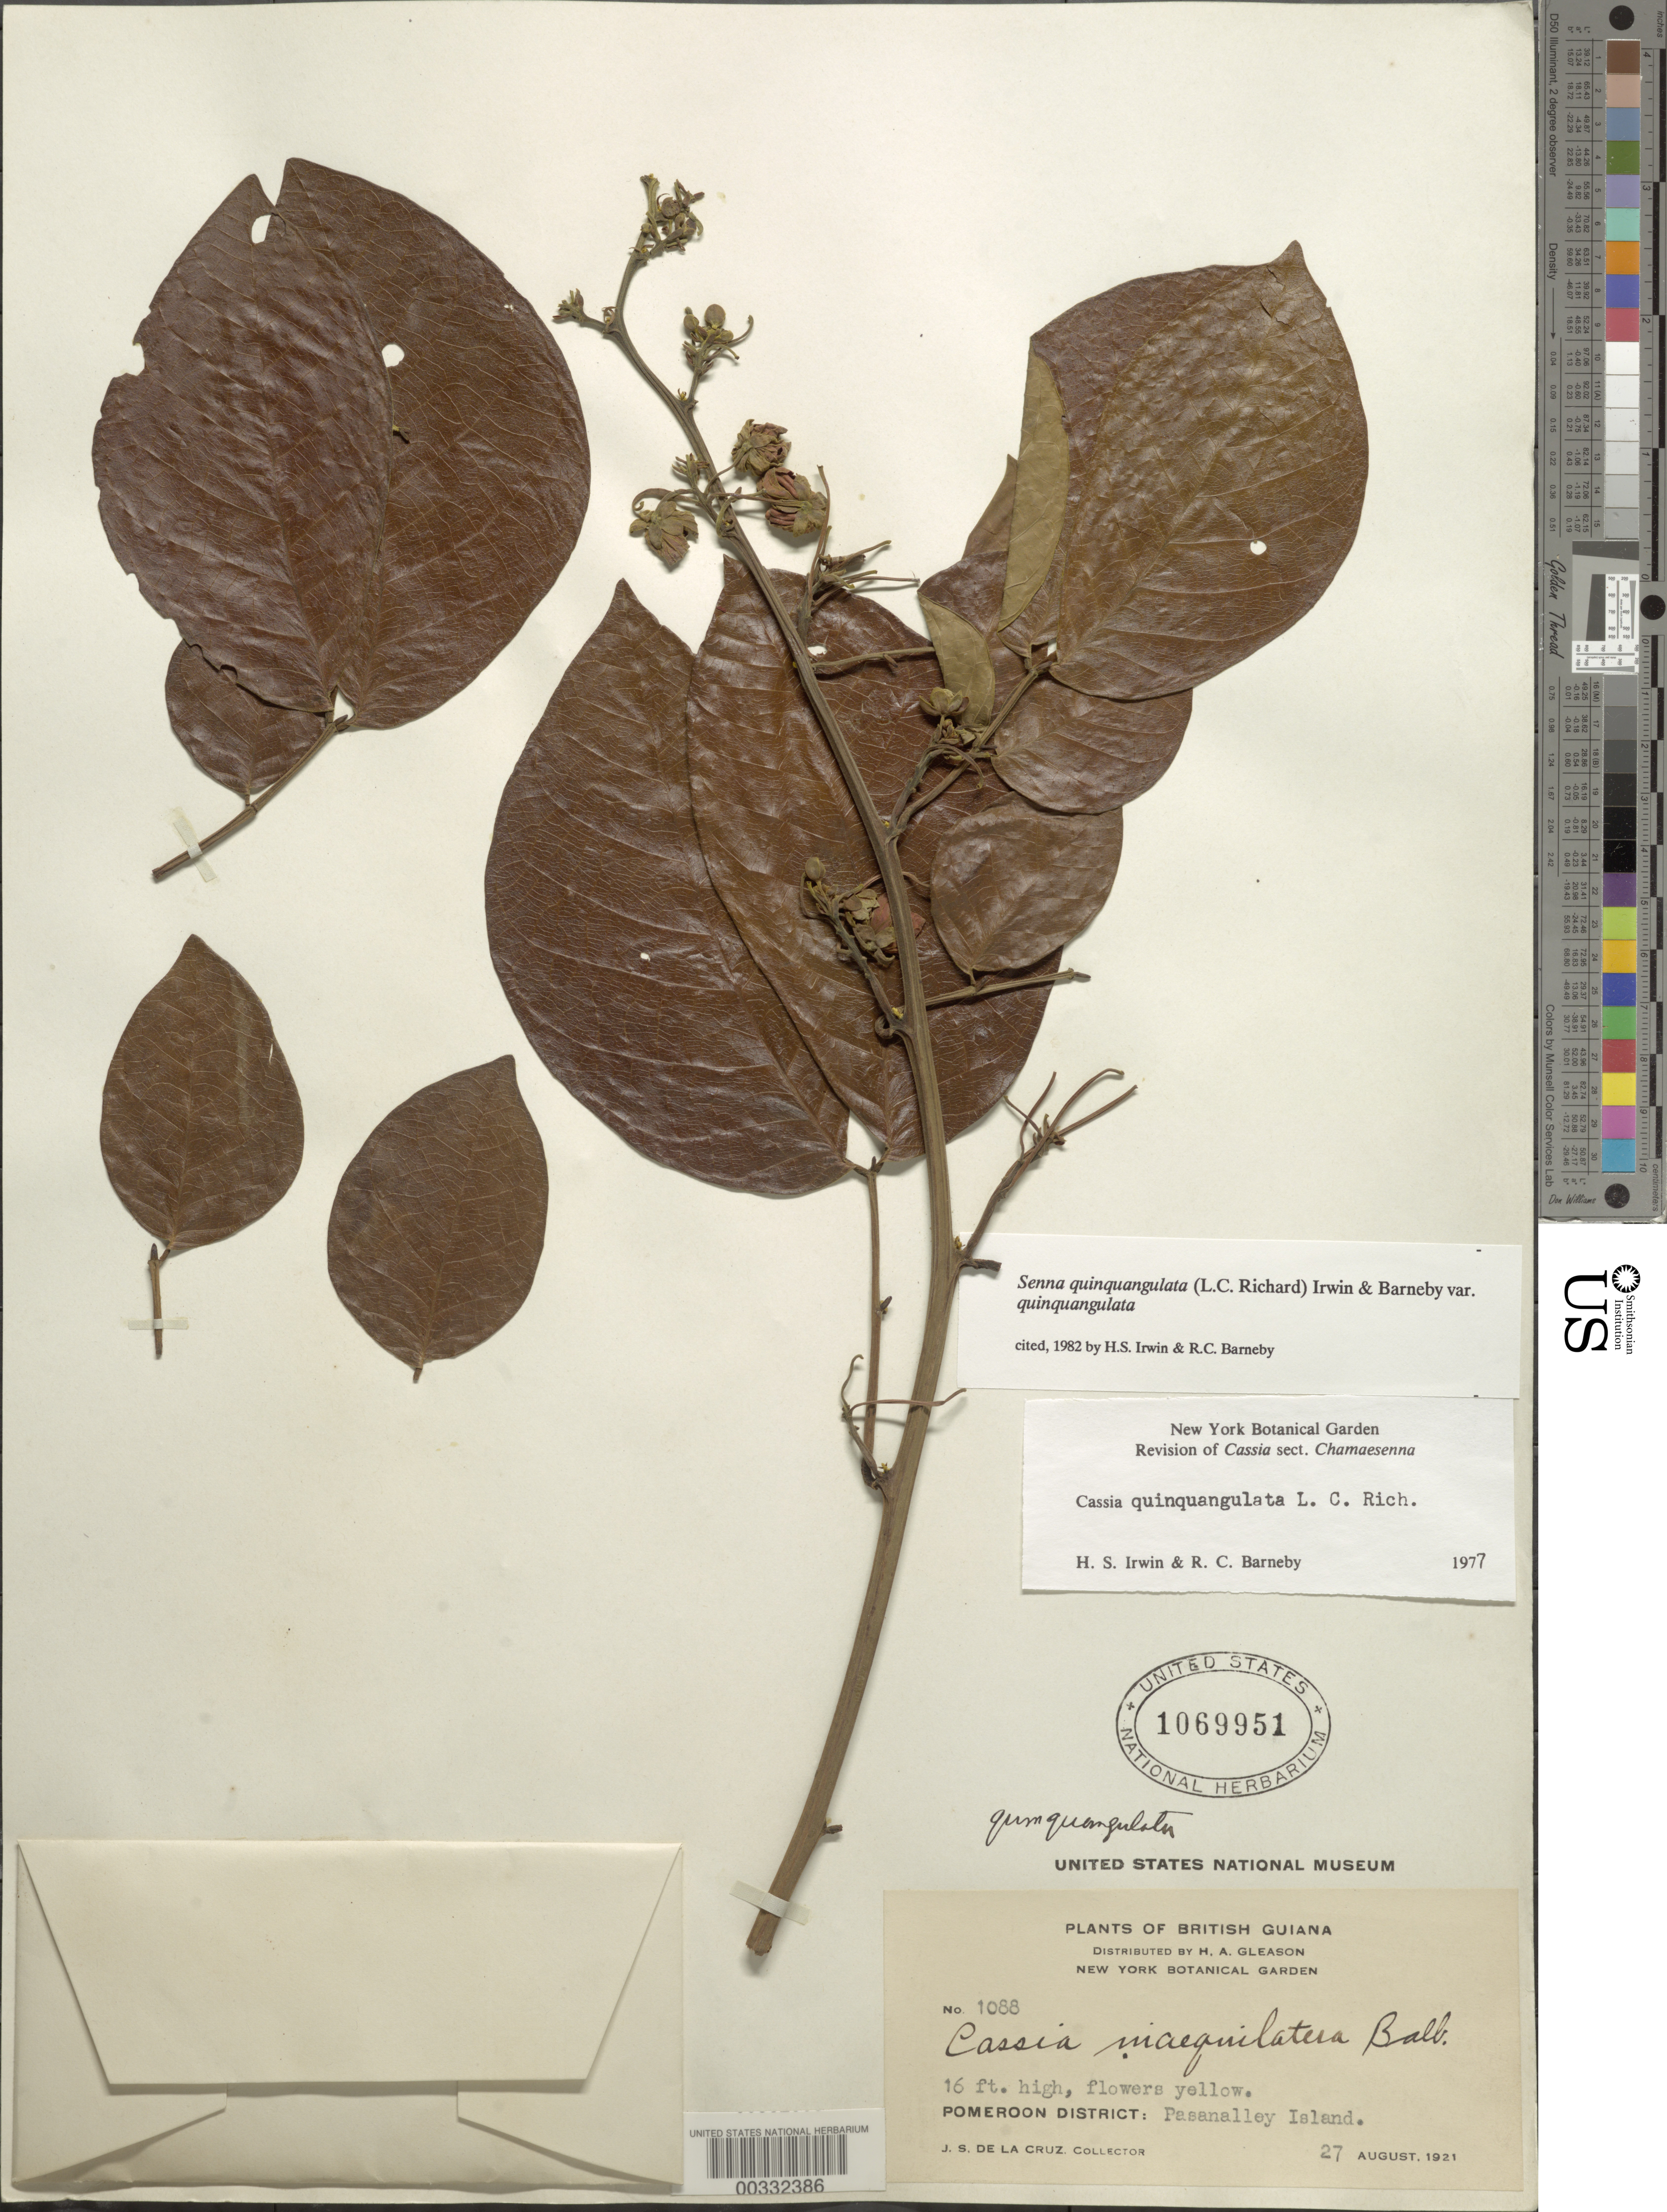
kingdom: Plantae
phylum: Tracheophyta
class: Magnoliopsida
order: Fabales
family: Fabaceae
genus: Senna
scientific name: Senna quinquangulata var. quinquangulata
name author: H.S. Irwin & Barneby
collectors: J. S. de la Cruz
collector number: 1088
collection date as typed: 27 Aug 1921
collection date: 1921-08-27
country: Guyana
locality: Pasanalley island; pomeroon dist.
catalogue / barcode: US 1069951